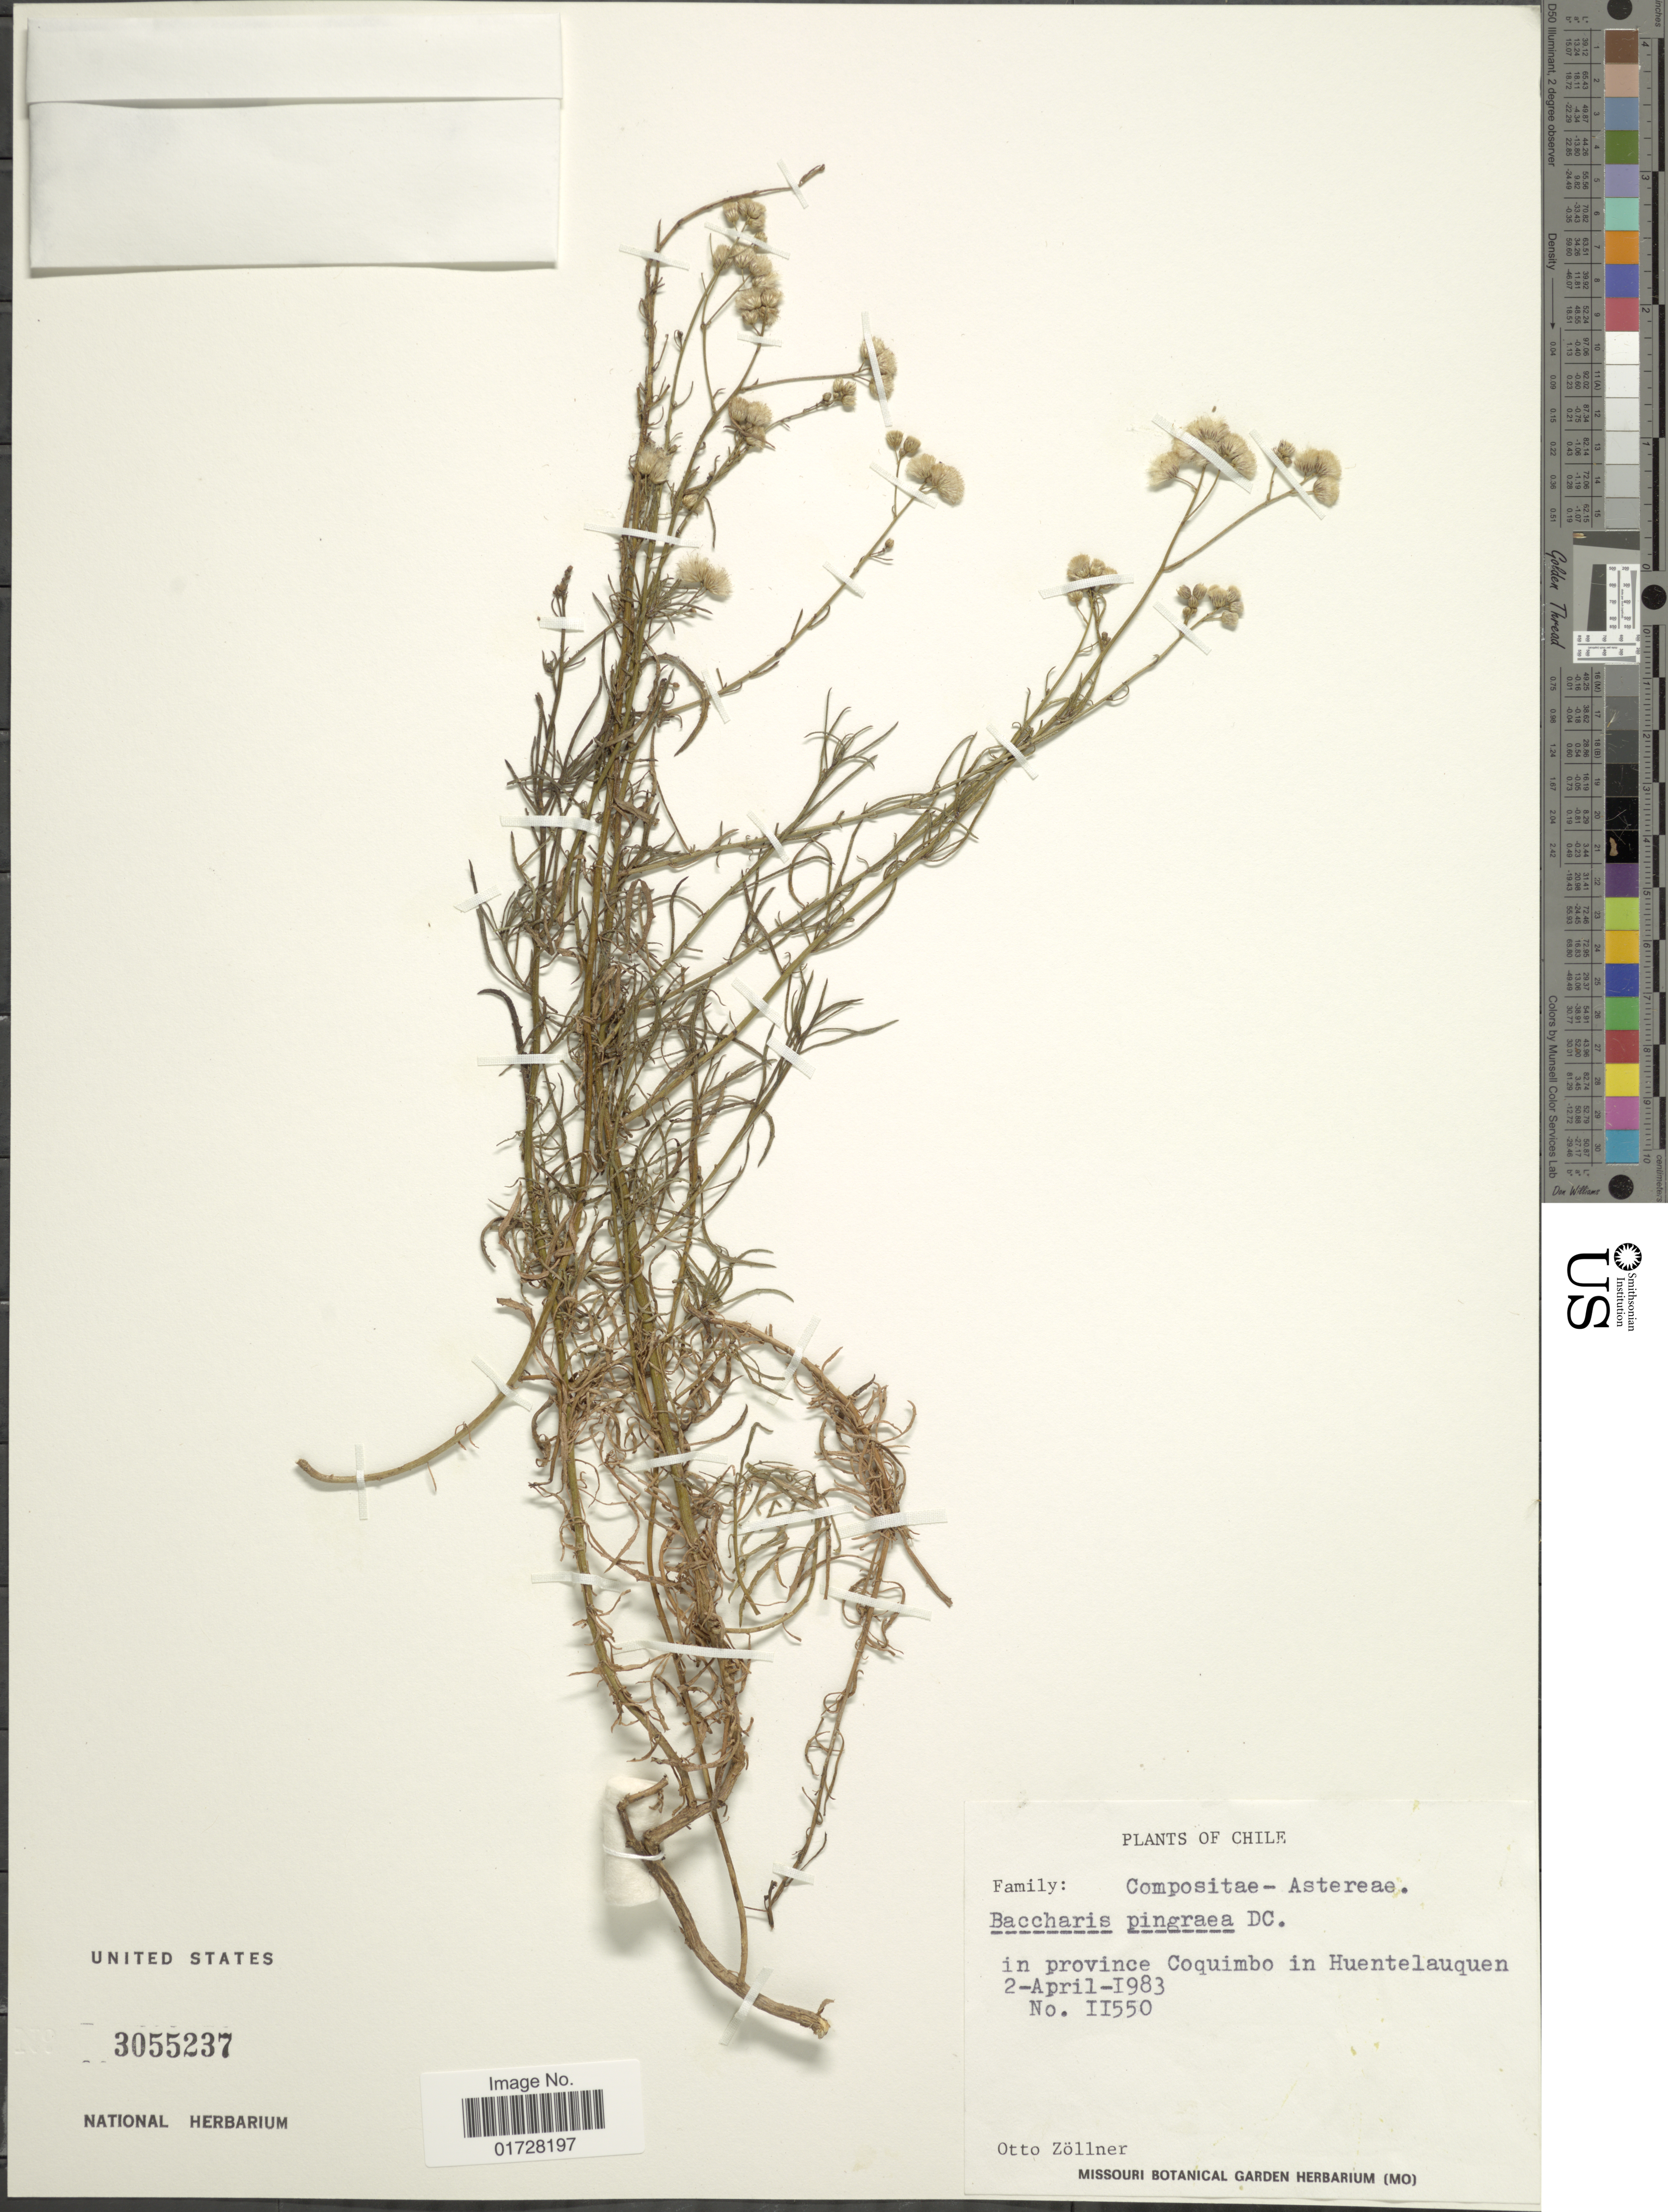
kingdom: Plantae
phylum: Tracheophyta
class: Magnoliopsida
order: Asterales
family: Asteraceae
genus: Baccharis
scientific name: Baccharis pingraea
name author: DC.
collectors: O. Zöllner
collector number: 11550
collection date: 1983-04-02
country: Chile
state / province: Coquimbo (IV)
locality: In Huentelauquen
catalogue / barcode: US 3055237